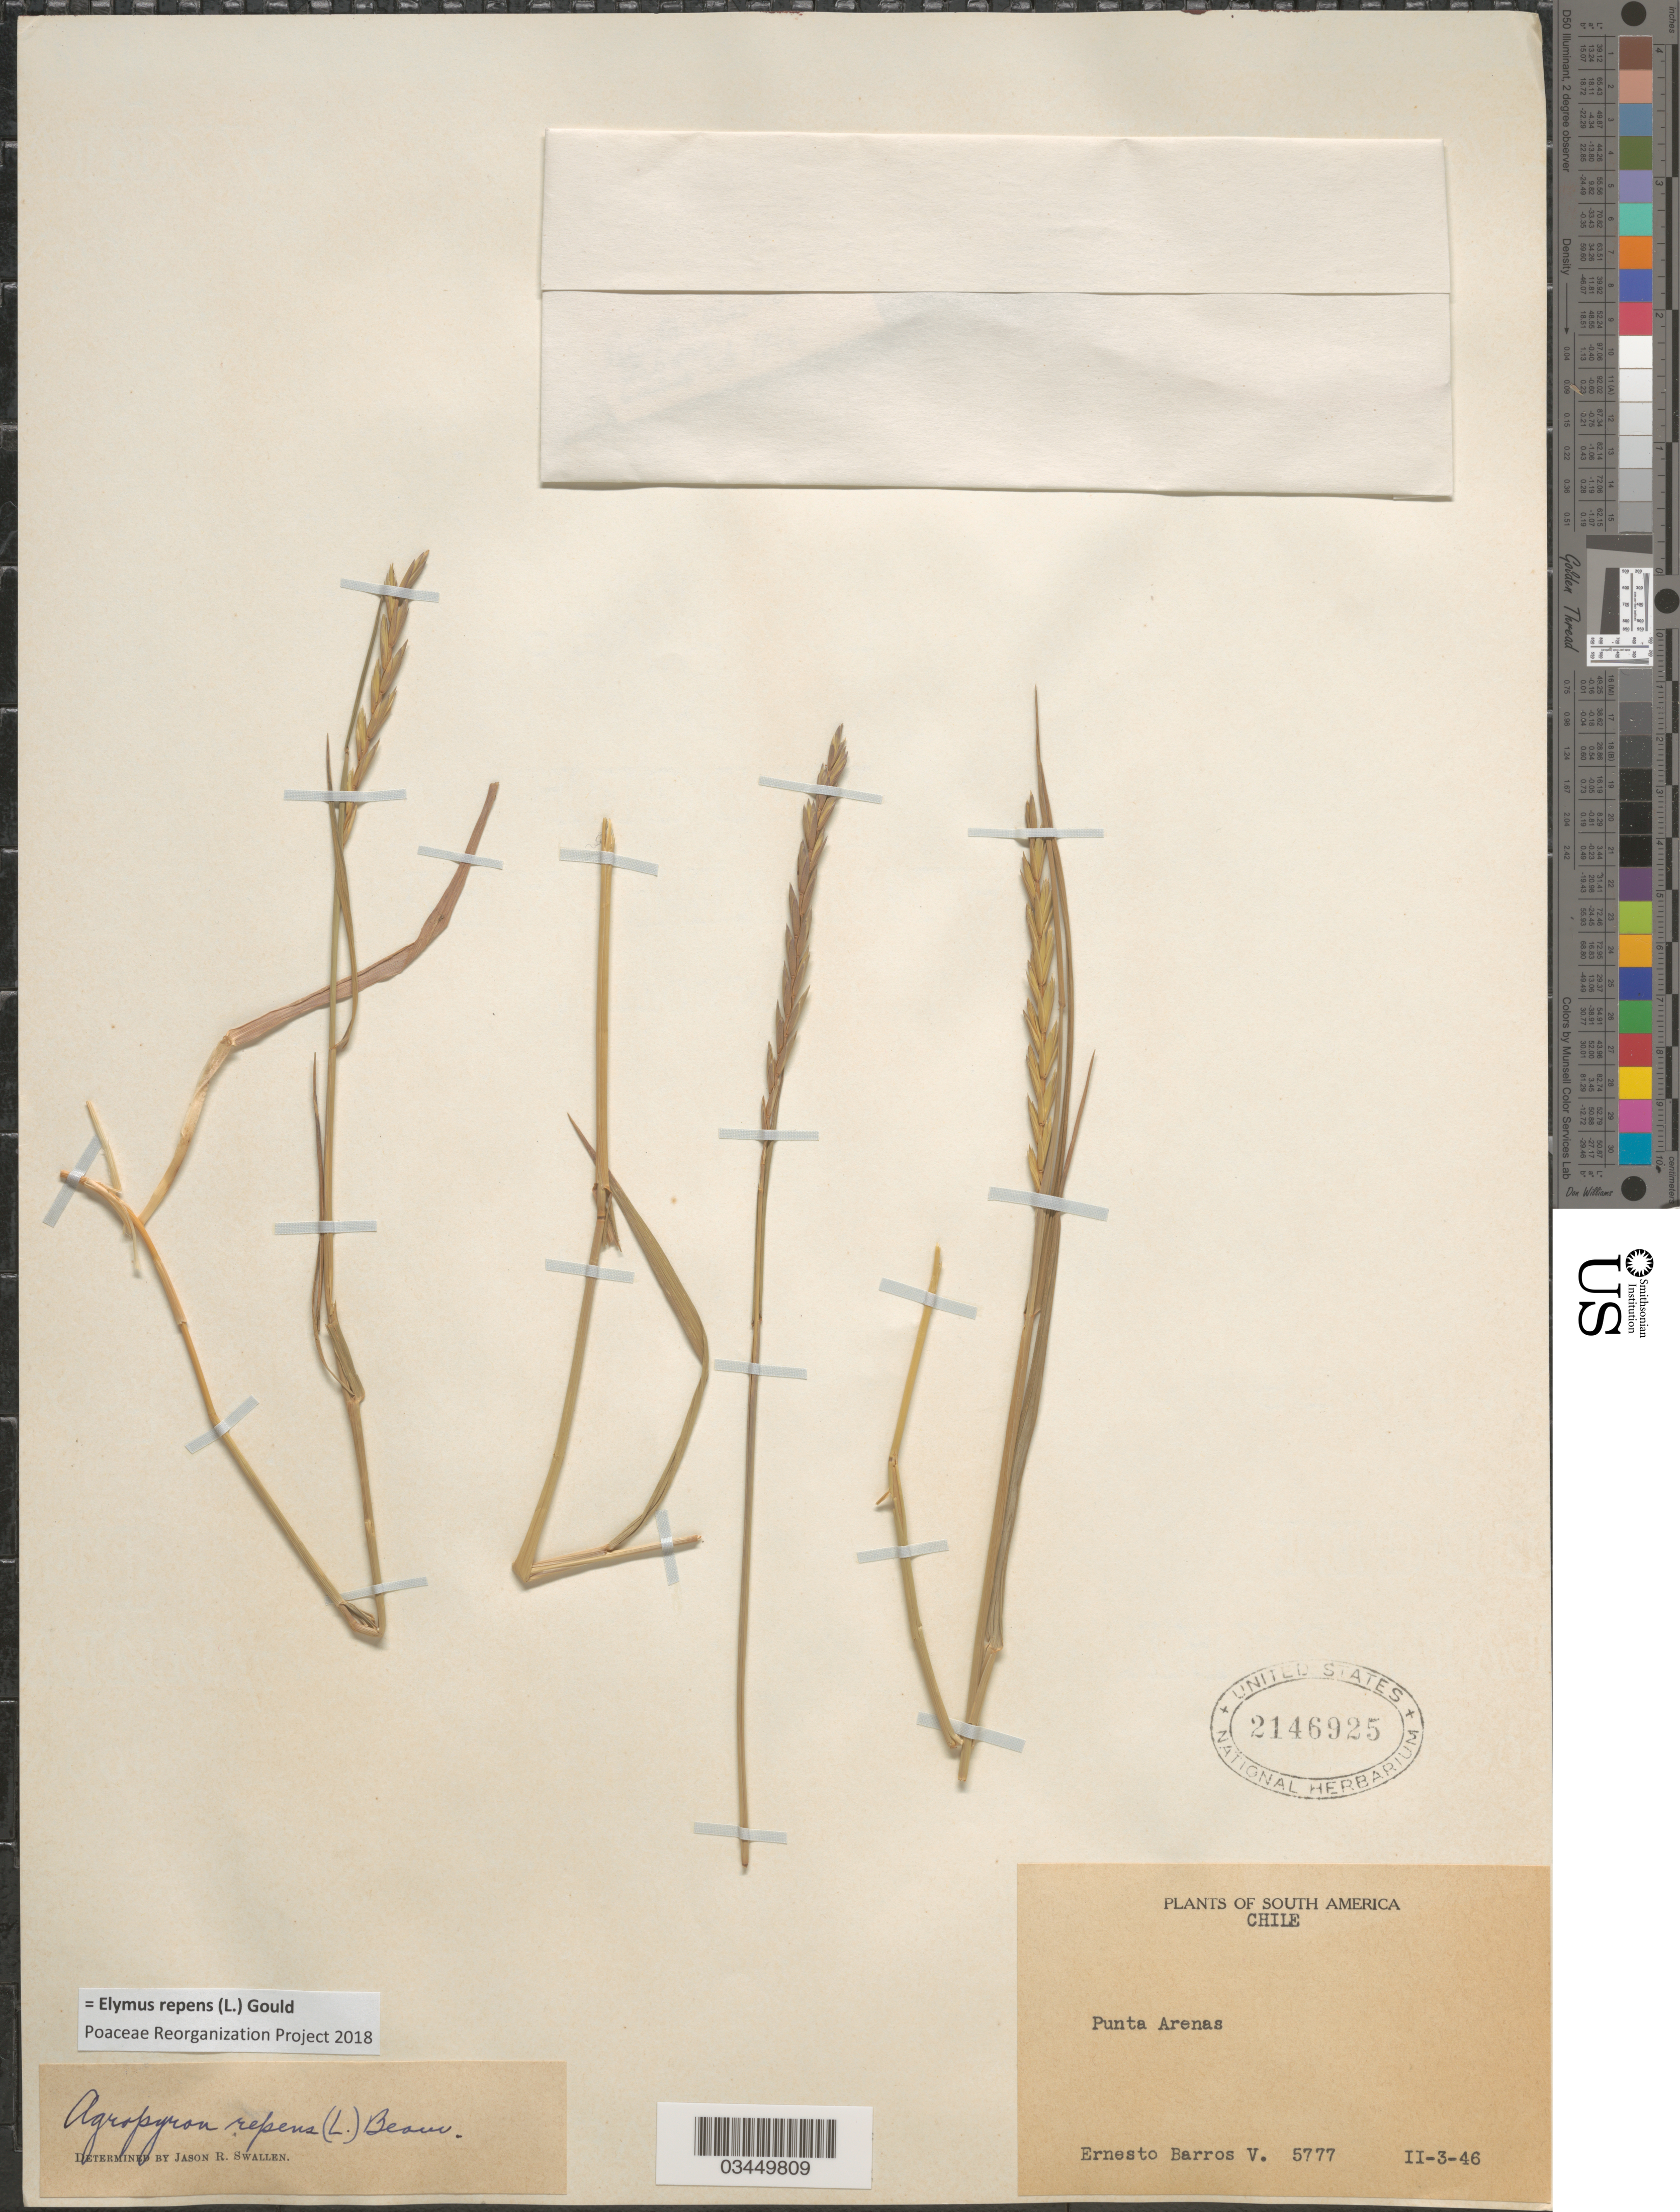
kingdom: Plantae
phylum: Tracheophyta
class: Liliopsida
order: Poales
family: Poaceae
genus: Elymus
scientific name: Elymus repens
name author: (L.) Gould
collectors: E. Barros V.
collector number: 5777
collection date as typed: Transcribed d/m/y: 3/2/46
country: Chile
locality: Punta Arenas.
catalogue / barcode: US 2146925